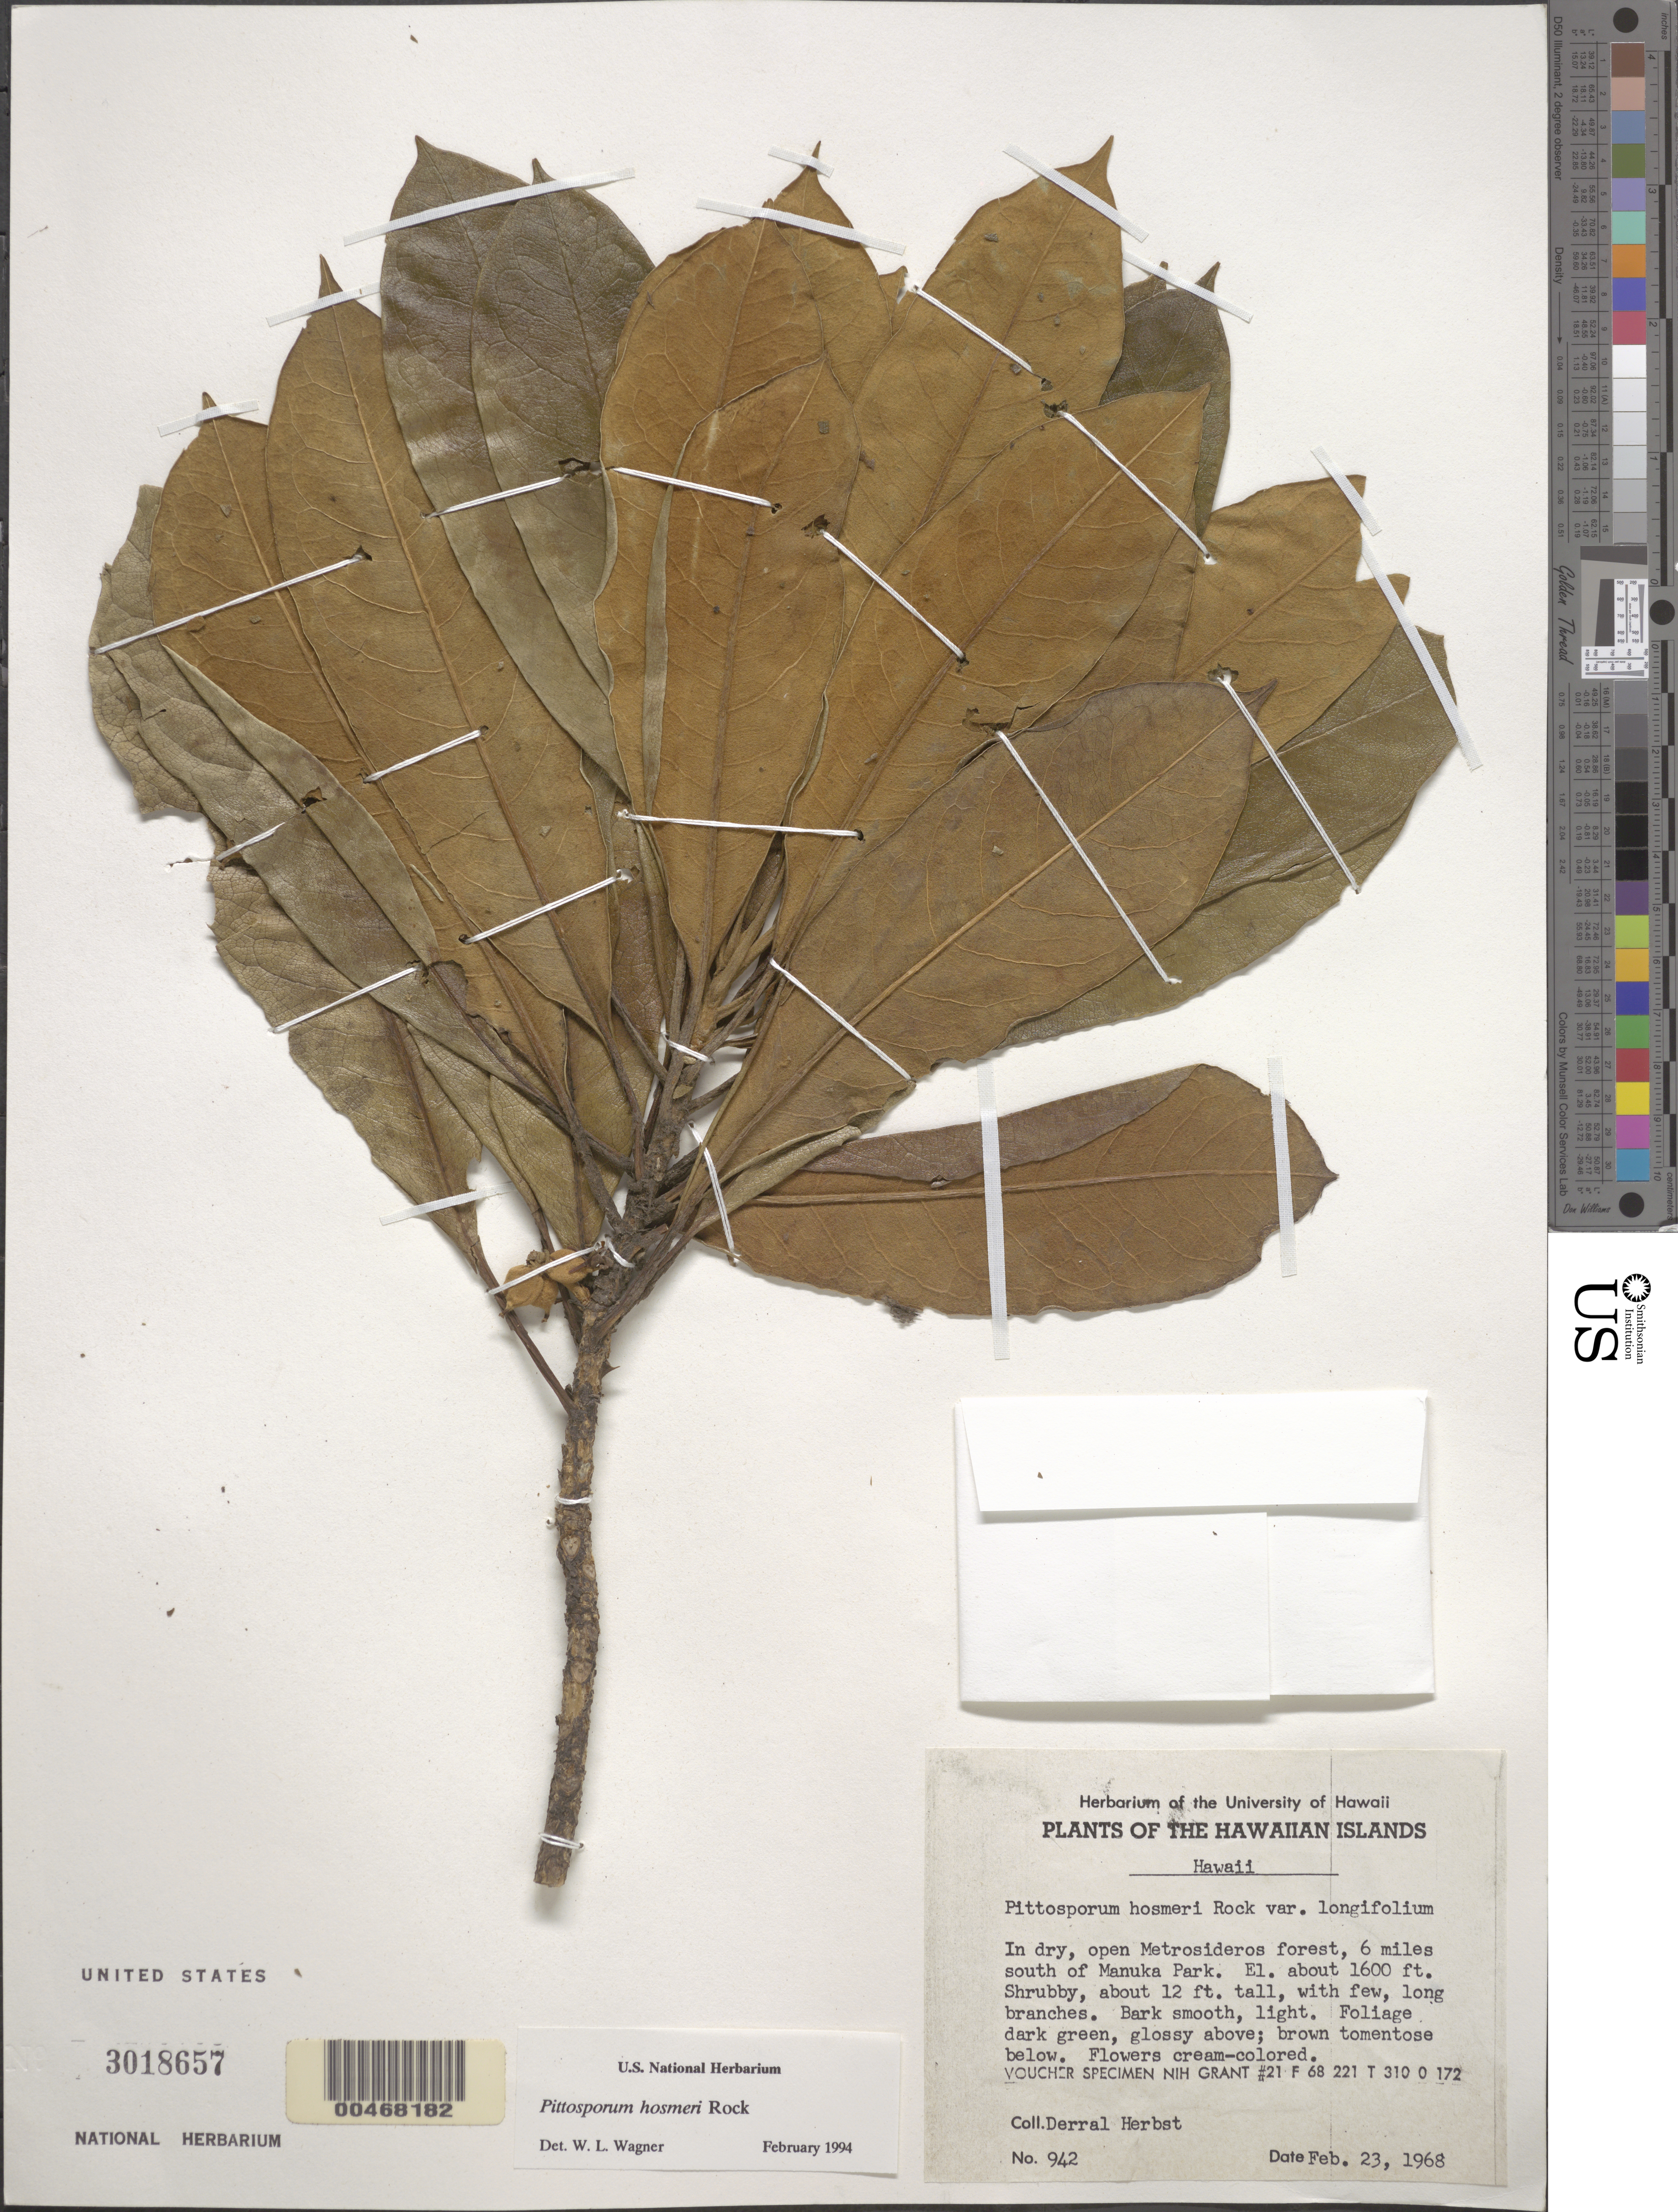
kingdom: Plantae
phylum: Tracheophyta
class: Magnoliopsida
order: Apiales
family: Pittosporaceae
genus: Pittosporum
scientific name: Pittosporum hosmeri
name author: Rock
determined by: Wagner, W. L., (BOT), Smithsonian Institution - National Museum of Natural History (UNITED STATES)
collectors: D. R. Herbst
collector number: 942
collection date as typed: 23 Feb 1968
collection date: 1968-02-23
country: United States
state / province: Hawaii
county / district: Hawaii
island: Hawaii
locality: Six miles south of Manuka Park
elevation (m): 488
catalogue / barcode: US 3018657